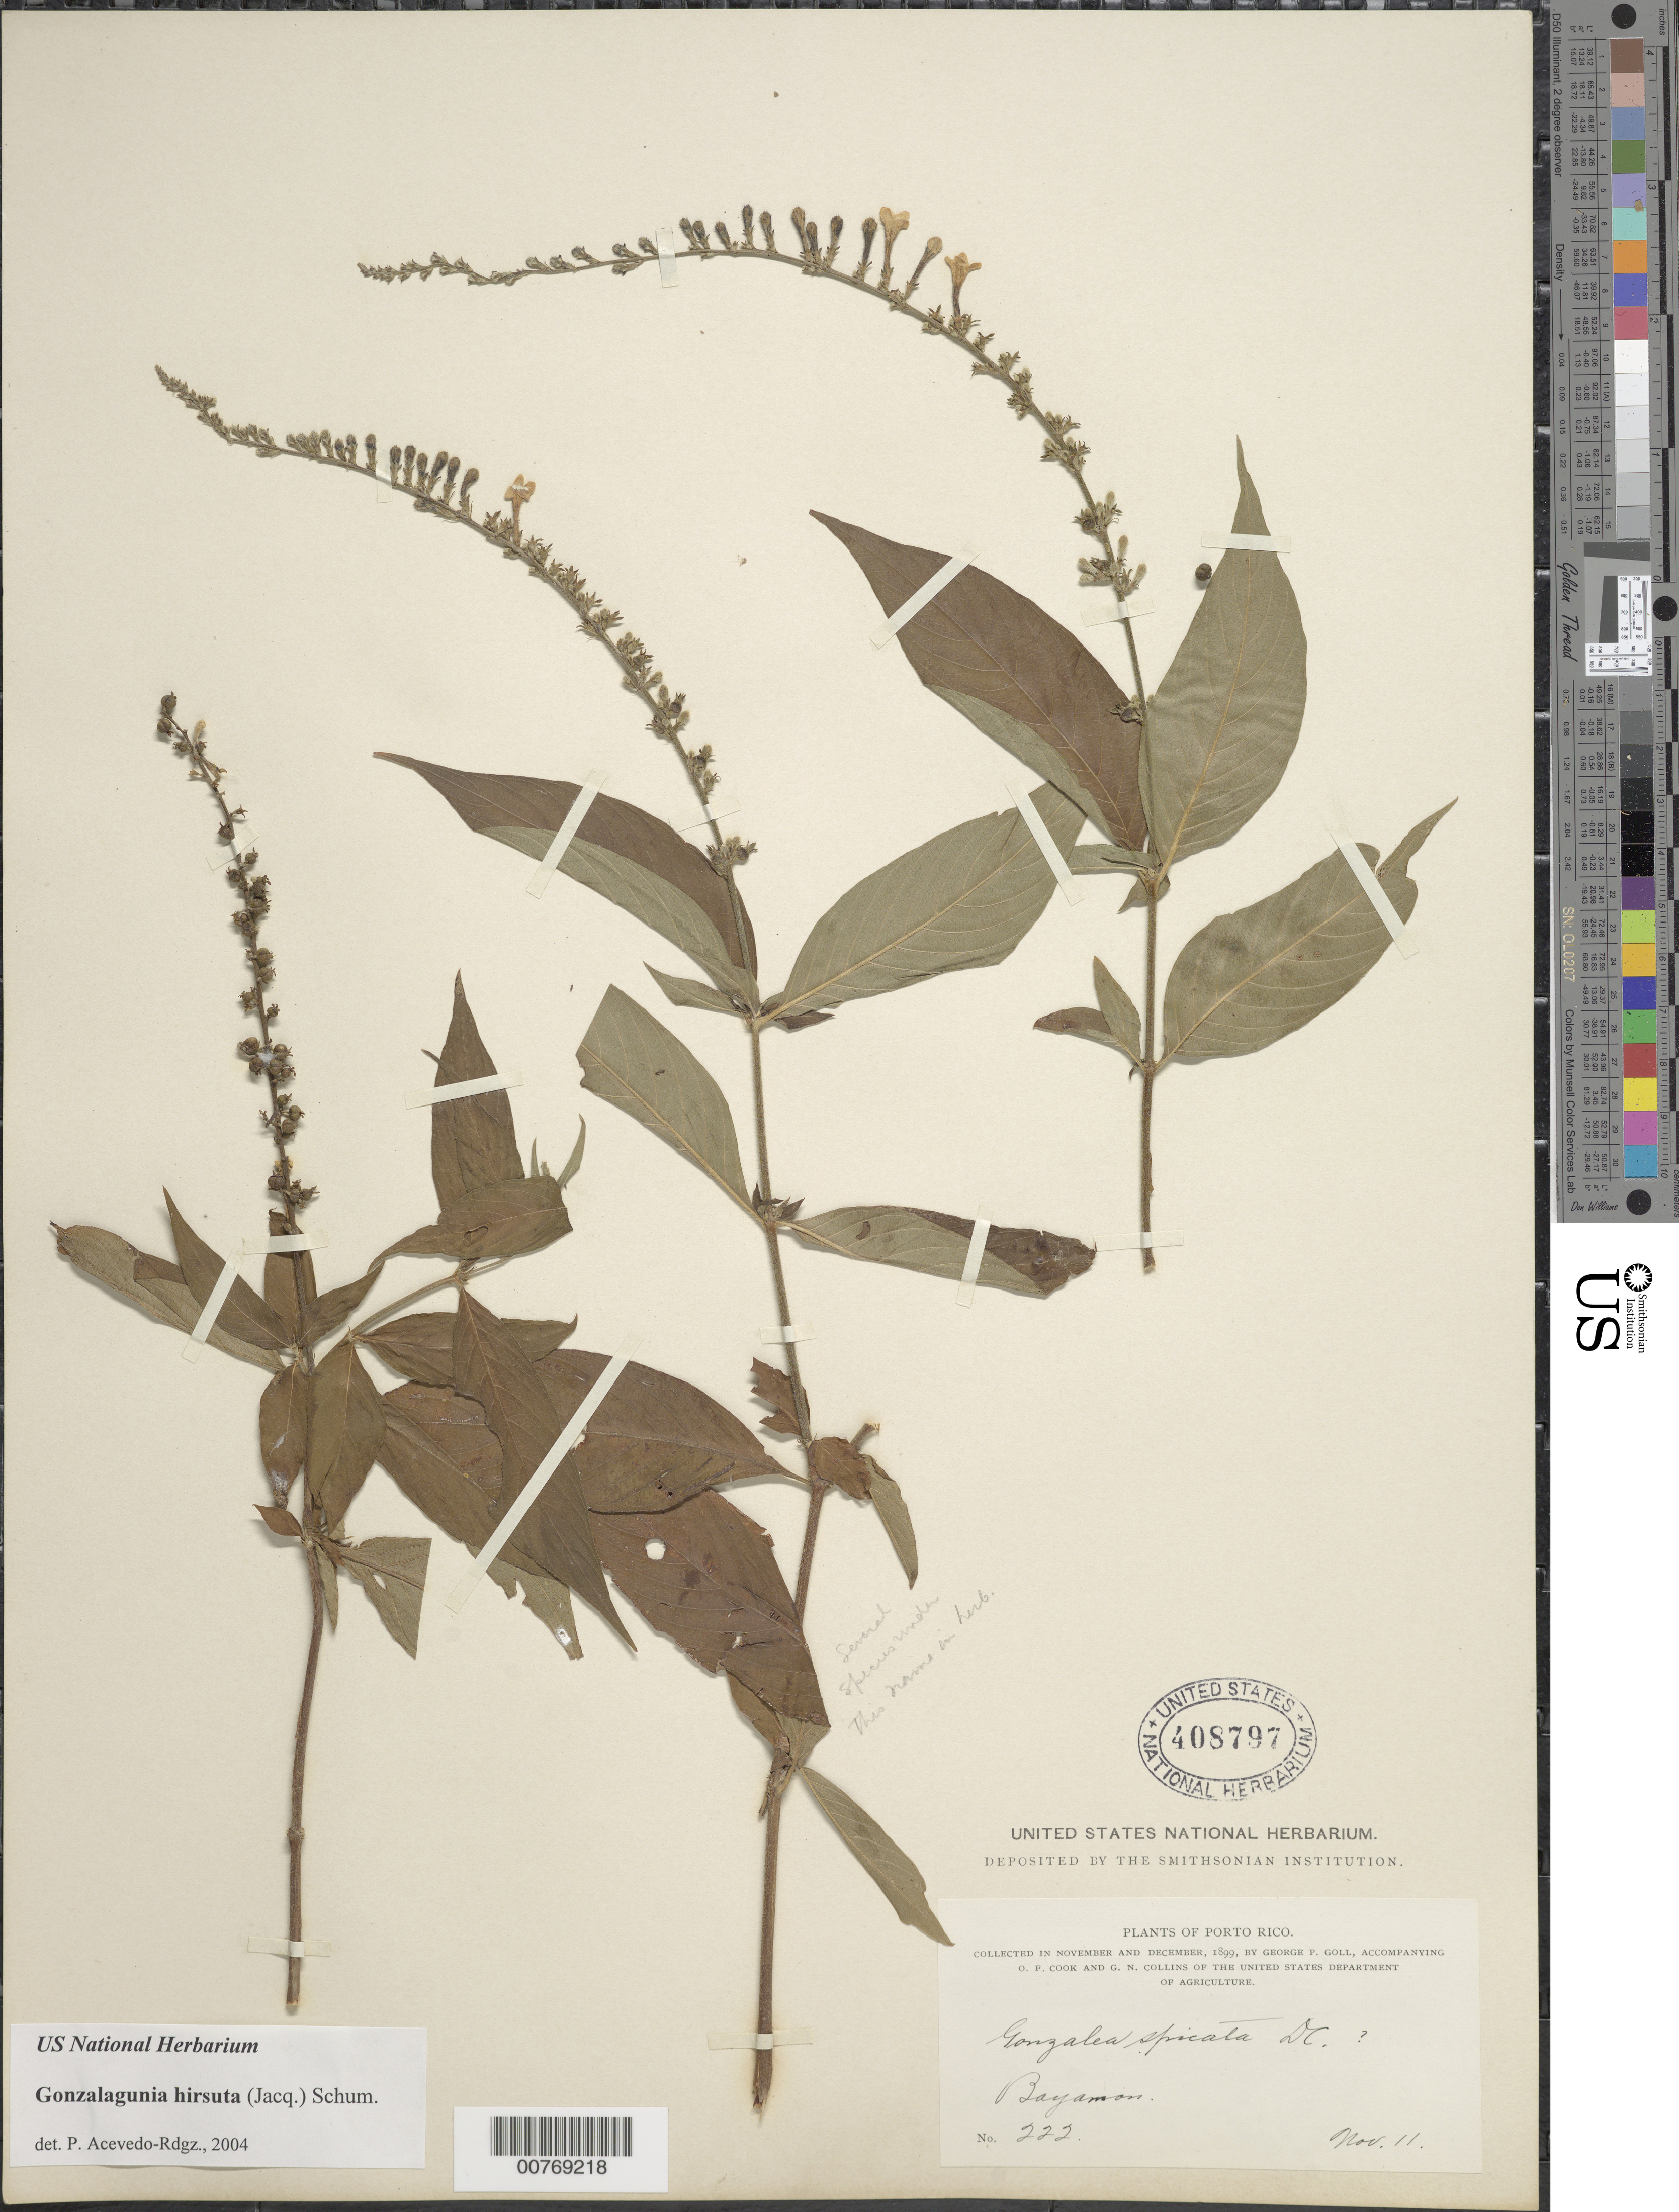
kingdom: Plantae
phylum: Tracheophyta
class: Magnoliopsida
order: Gentianales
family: Rubiaceae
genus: Gonzalagunia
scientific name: Gonzalagunia hirsuta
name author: (Jacq.) K. Schum.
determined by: Acevedo-Rodríguez, P., (BOT), Smithsonian Institution - National Museum of Natural History (UNITED STATES)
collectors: G. Goll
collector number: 222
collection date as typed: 11 Nov 1899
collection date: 1899-11-11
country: Puerto Rico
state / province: Bayamón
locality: Bayamon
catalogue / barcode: US 408797